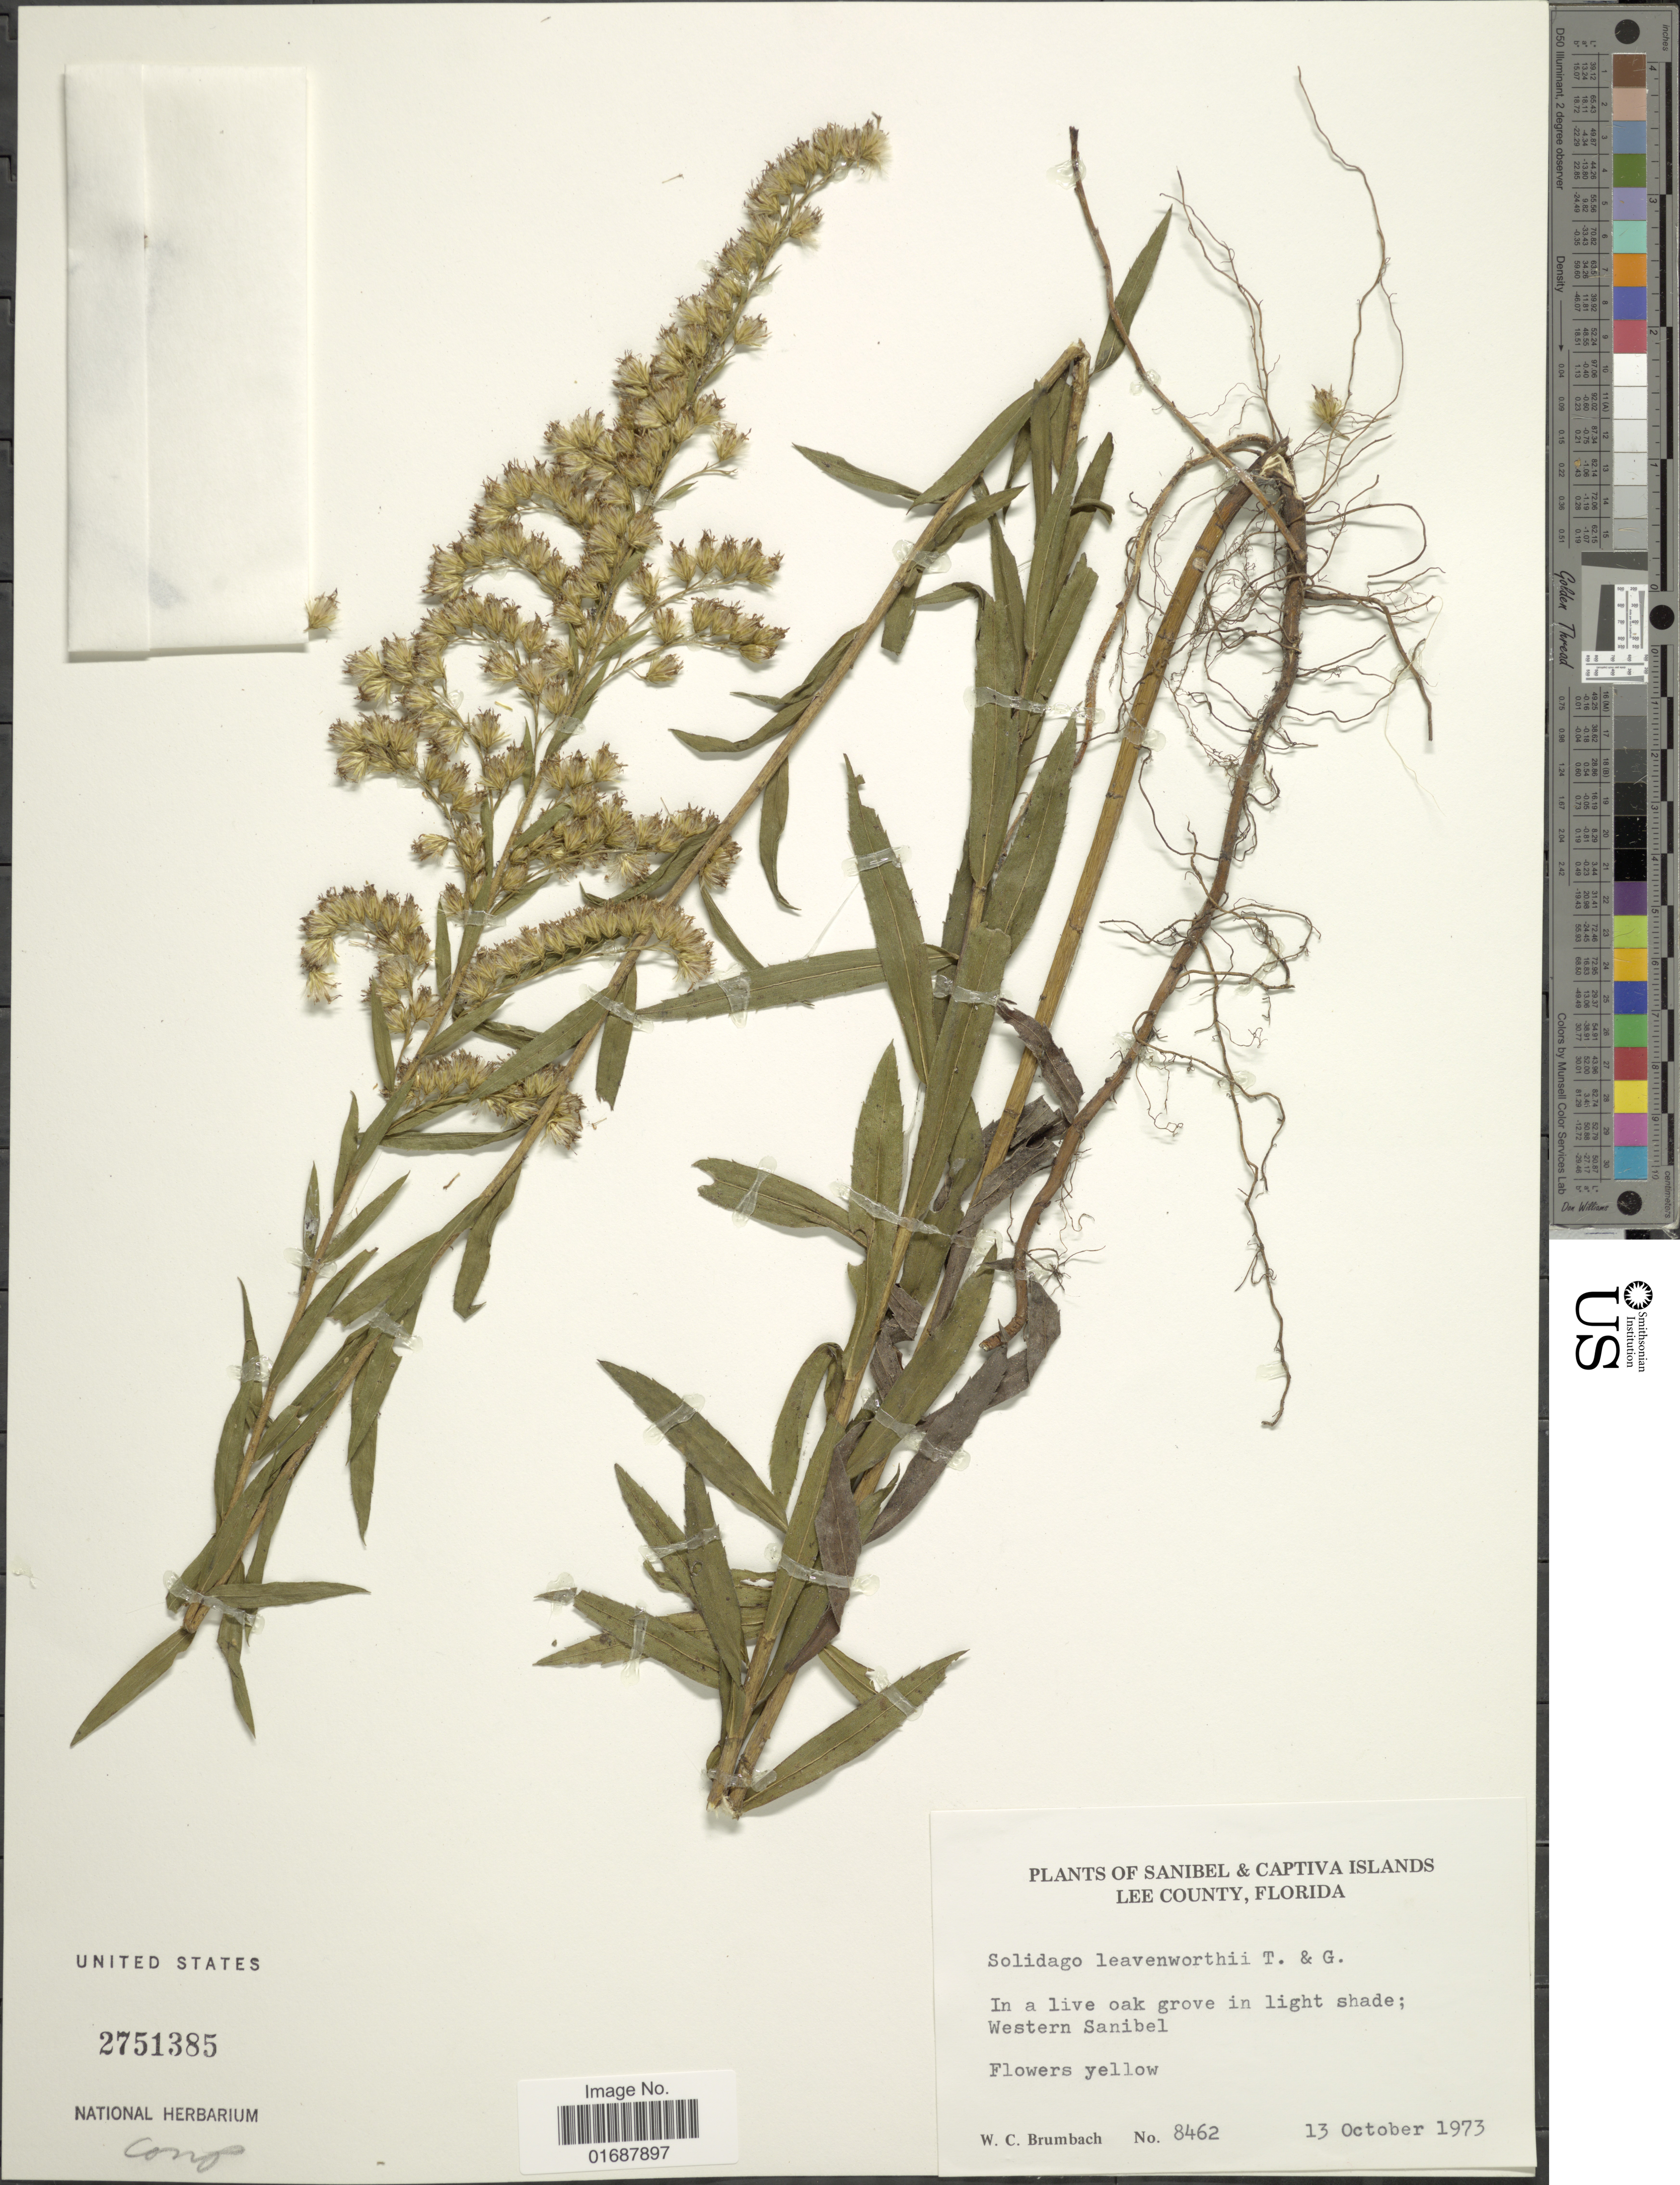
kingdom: Plantae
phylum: Tracheophyta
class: Magnoliopsida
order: Asterales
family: Asteraceae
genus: Solidago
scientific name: Solidago leavenworthii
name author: Torr. & A. Gray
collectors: W. C. Brumbach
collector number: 8462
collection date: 1973-10-13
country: United States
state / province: Florida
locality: Sanibel & Captiva Islands Lee County, Florida. Western Sanibel.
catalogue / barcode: US 2751385